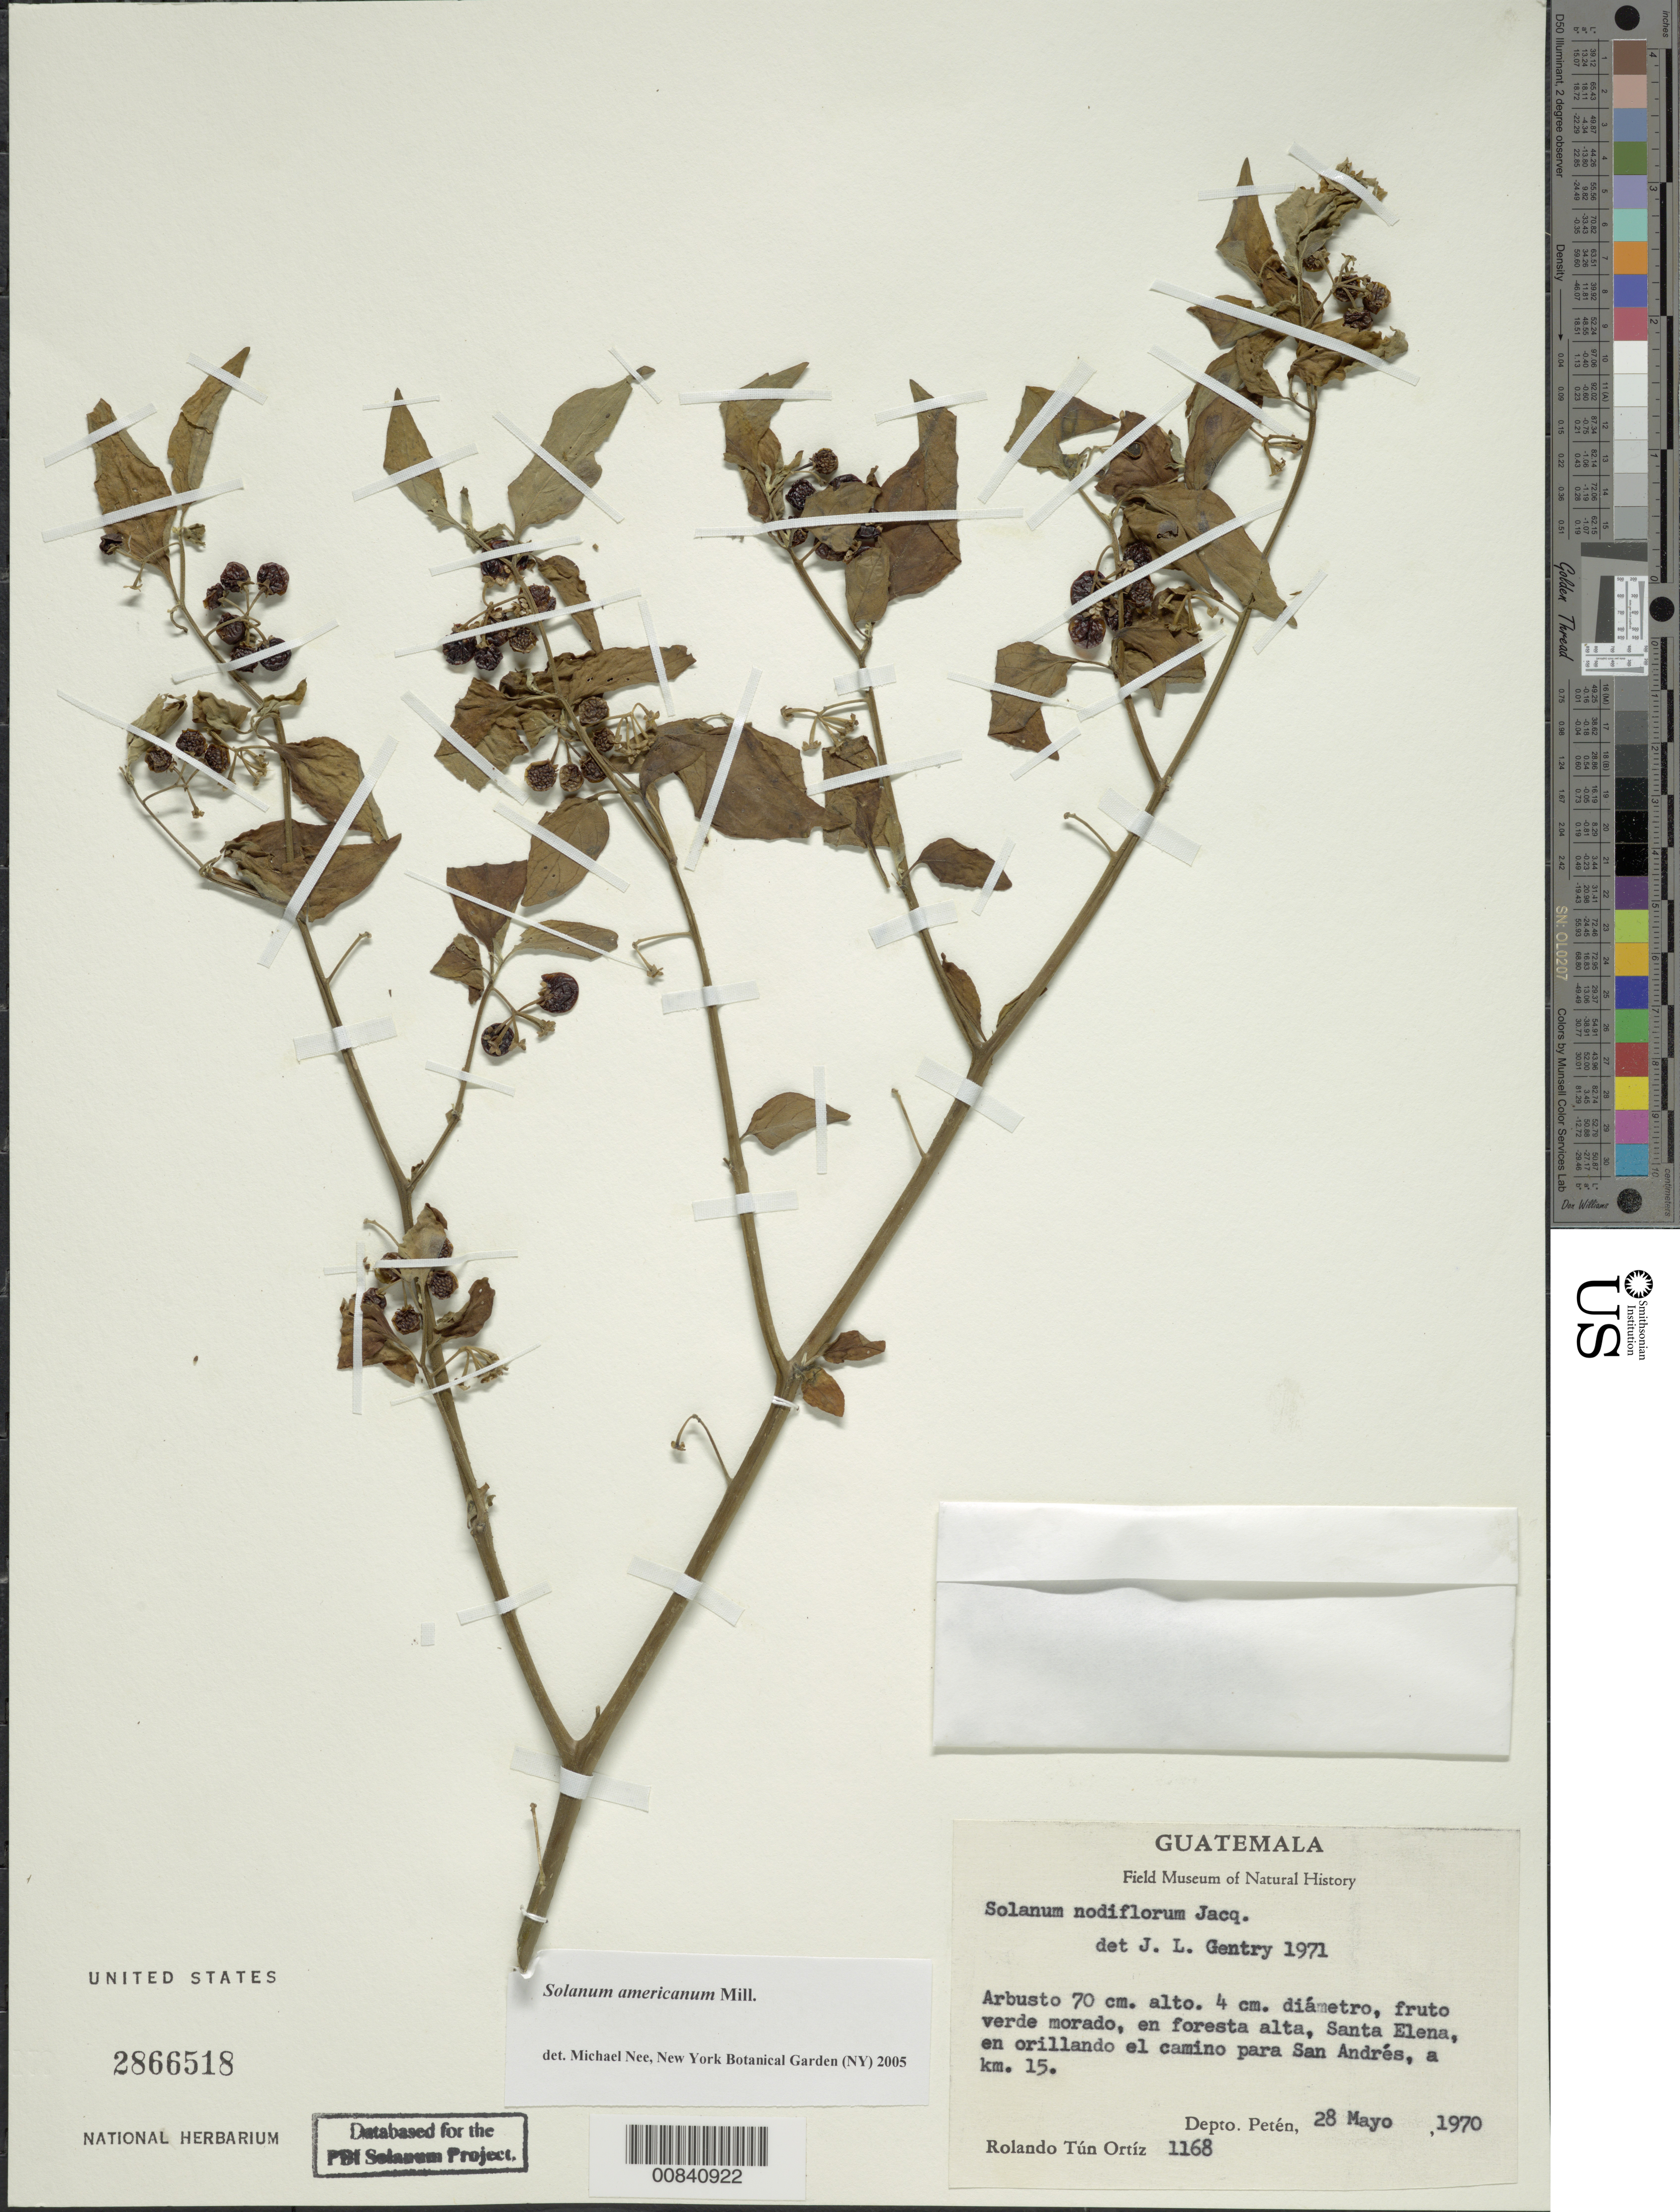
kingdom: Plantae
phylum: Tracheophyta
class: Magnoliopsida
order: Solanales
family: Solanaceae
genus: Solanum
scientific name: Solanum americanum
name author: Mill.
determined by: Nee, Michael H.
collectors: R. Tún Ortíz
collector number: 1168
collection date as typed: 28 May 1970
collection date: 1970-05-28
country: Guatemala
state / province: El Petén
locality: Santa Elena, en orillando el camino para San Andrées, a km 15.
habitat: Arbusto 70 cm. alto. 4 cm. diametro, fruito verde morado.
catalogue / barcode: US 2866518